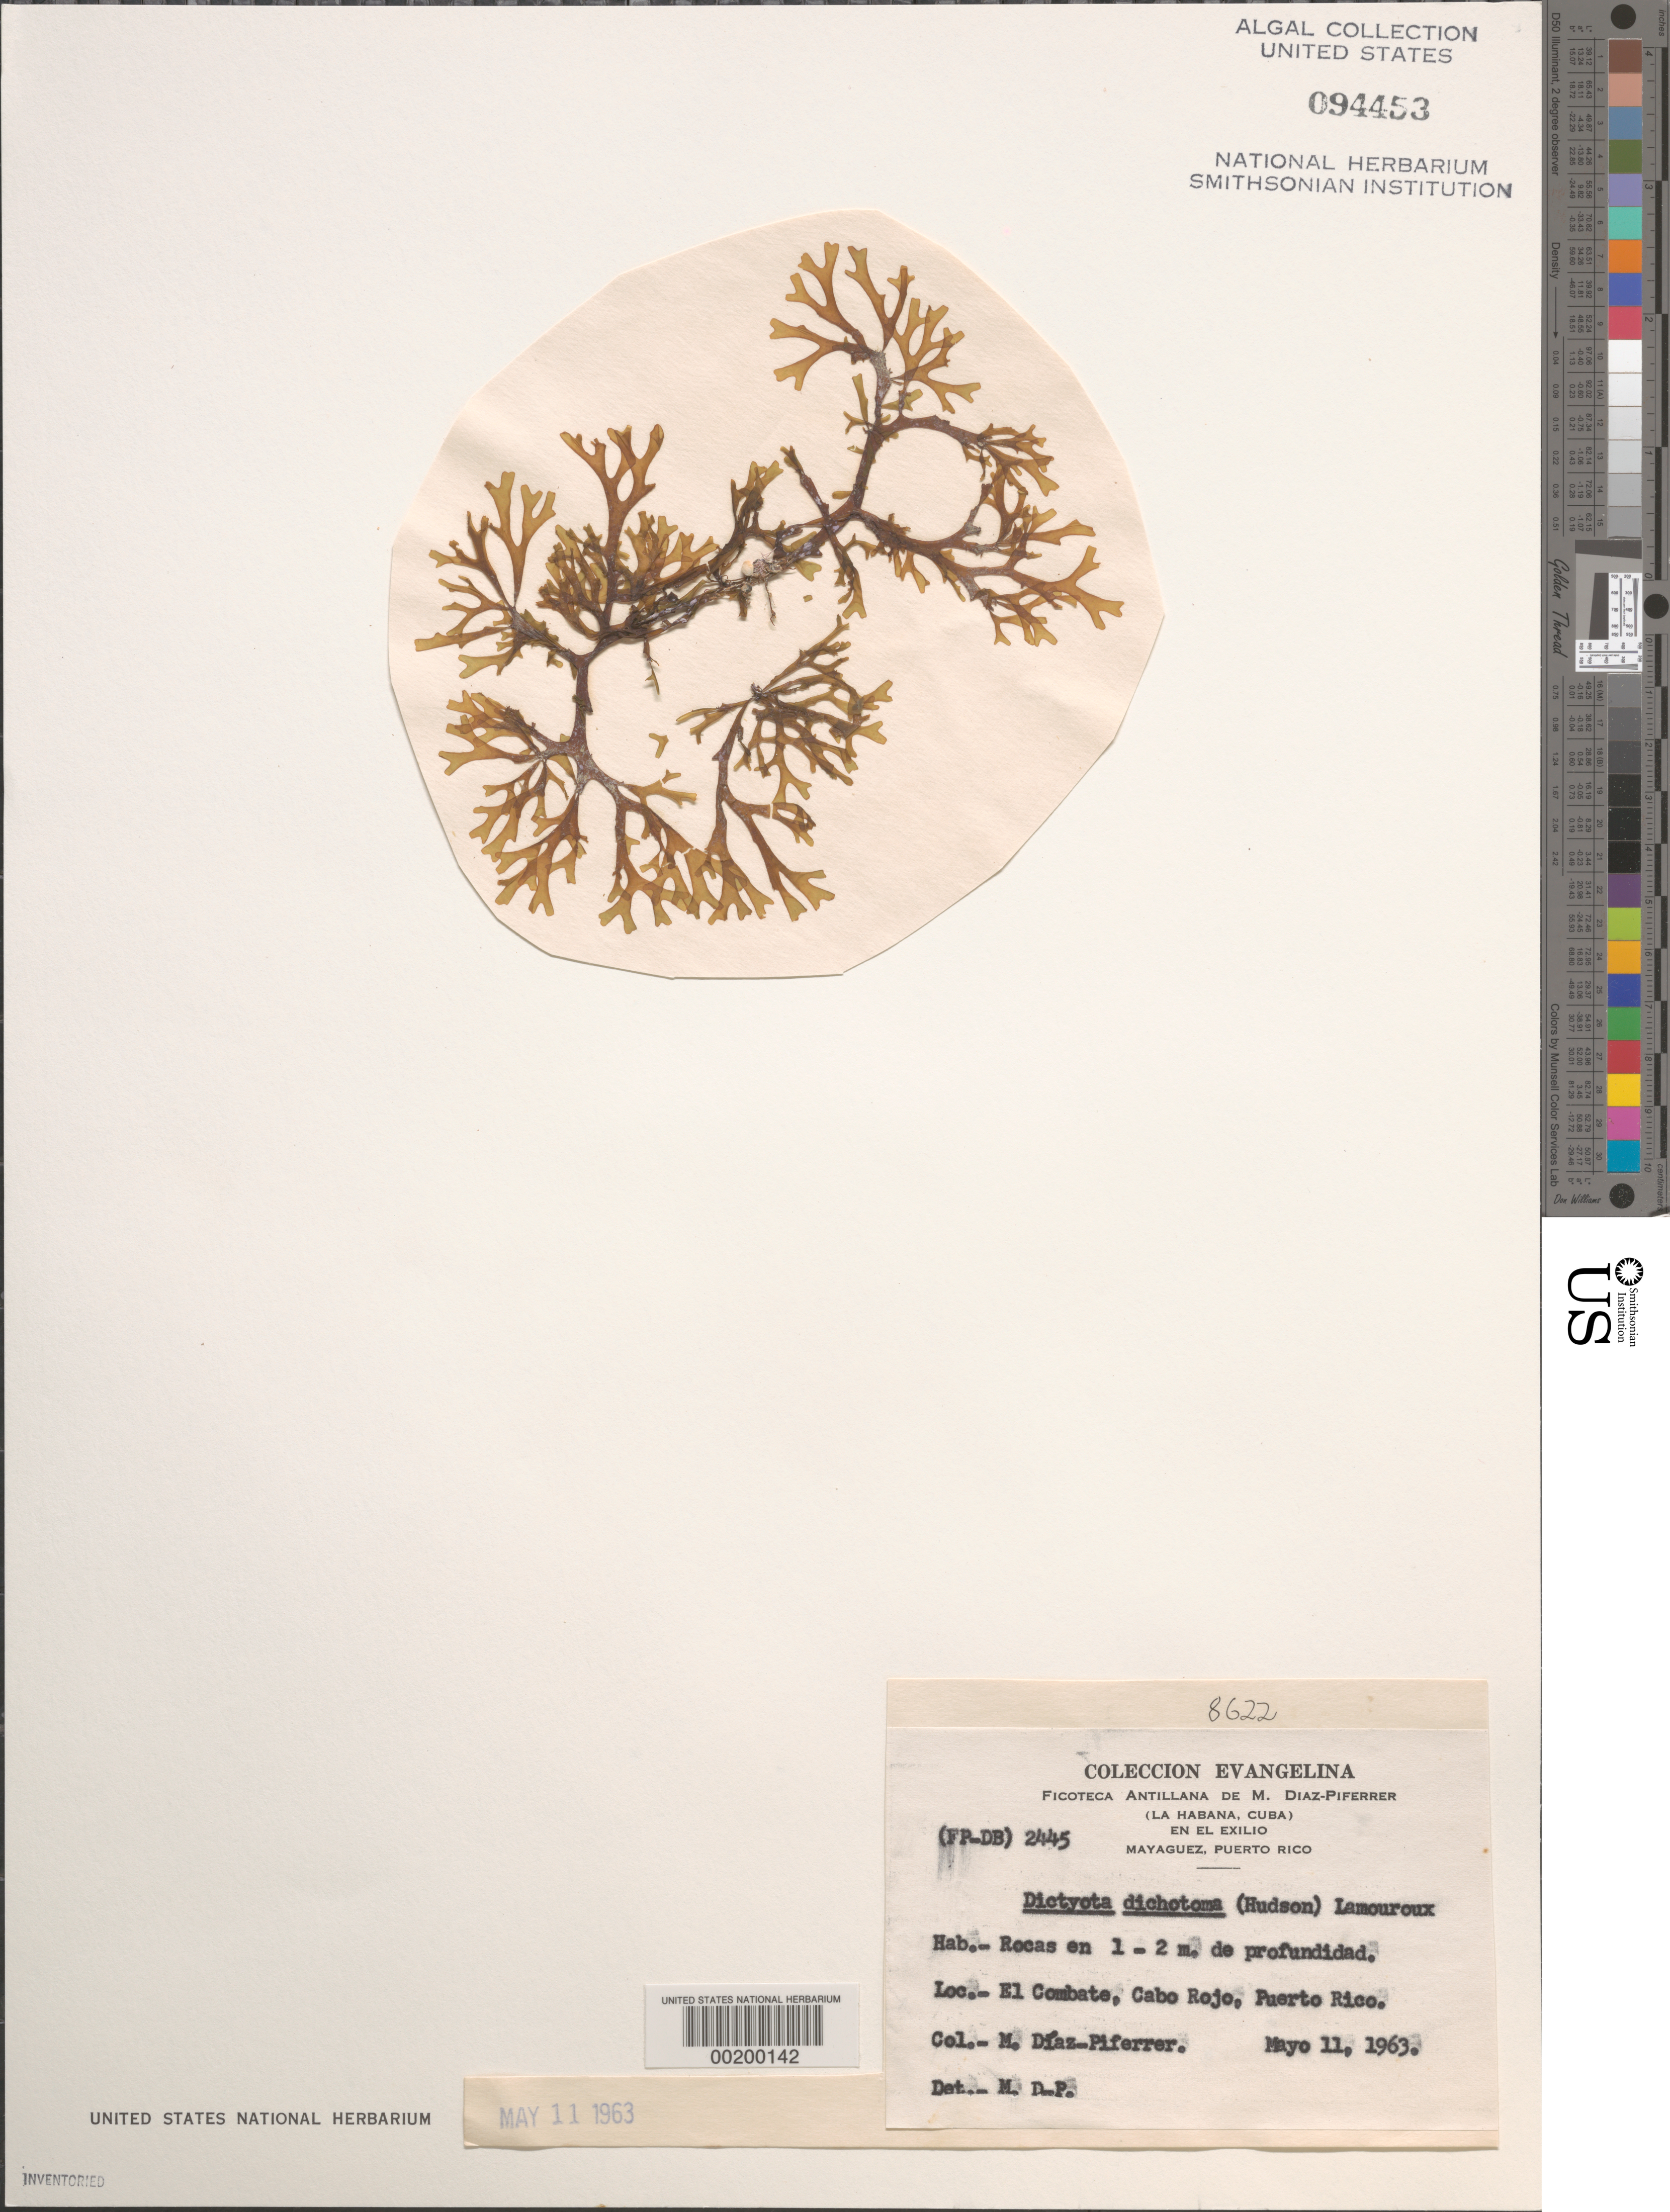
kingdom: Chromista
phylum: Ochrophyta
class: Phaeophyceae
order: Dictyotales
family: Dictyotaceae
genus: Dictyota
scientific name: Dictyota dichotoma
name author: (Huds.) J.V.Lamouroux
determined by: Diaz-Piferrer, M.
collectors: M. Diaz-Piferrer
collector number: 8622 & (FP-DB) 2445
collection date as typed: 11 May 1963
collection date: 1963-05-11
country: Puerto Rico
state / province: Cabo Rojo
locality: El Combate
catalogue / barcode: US 94453